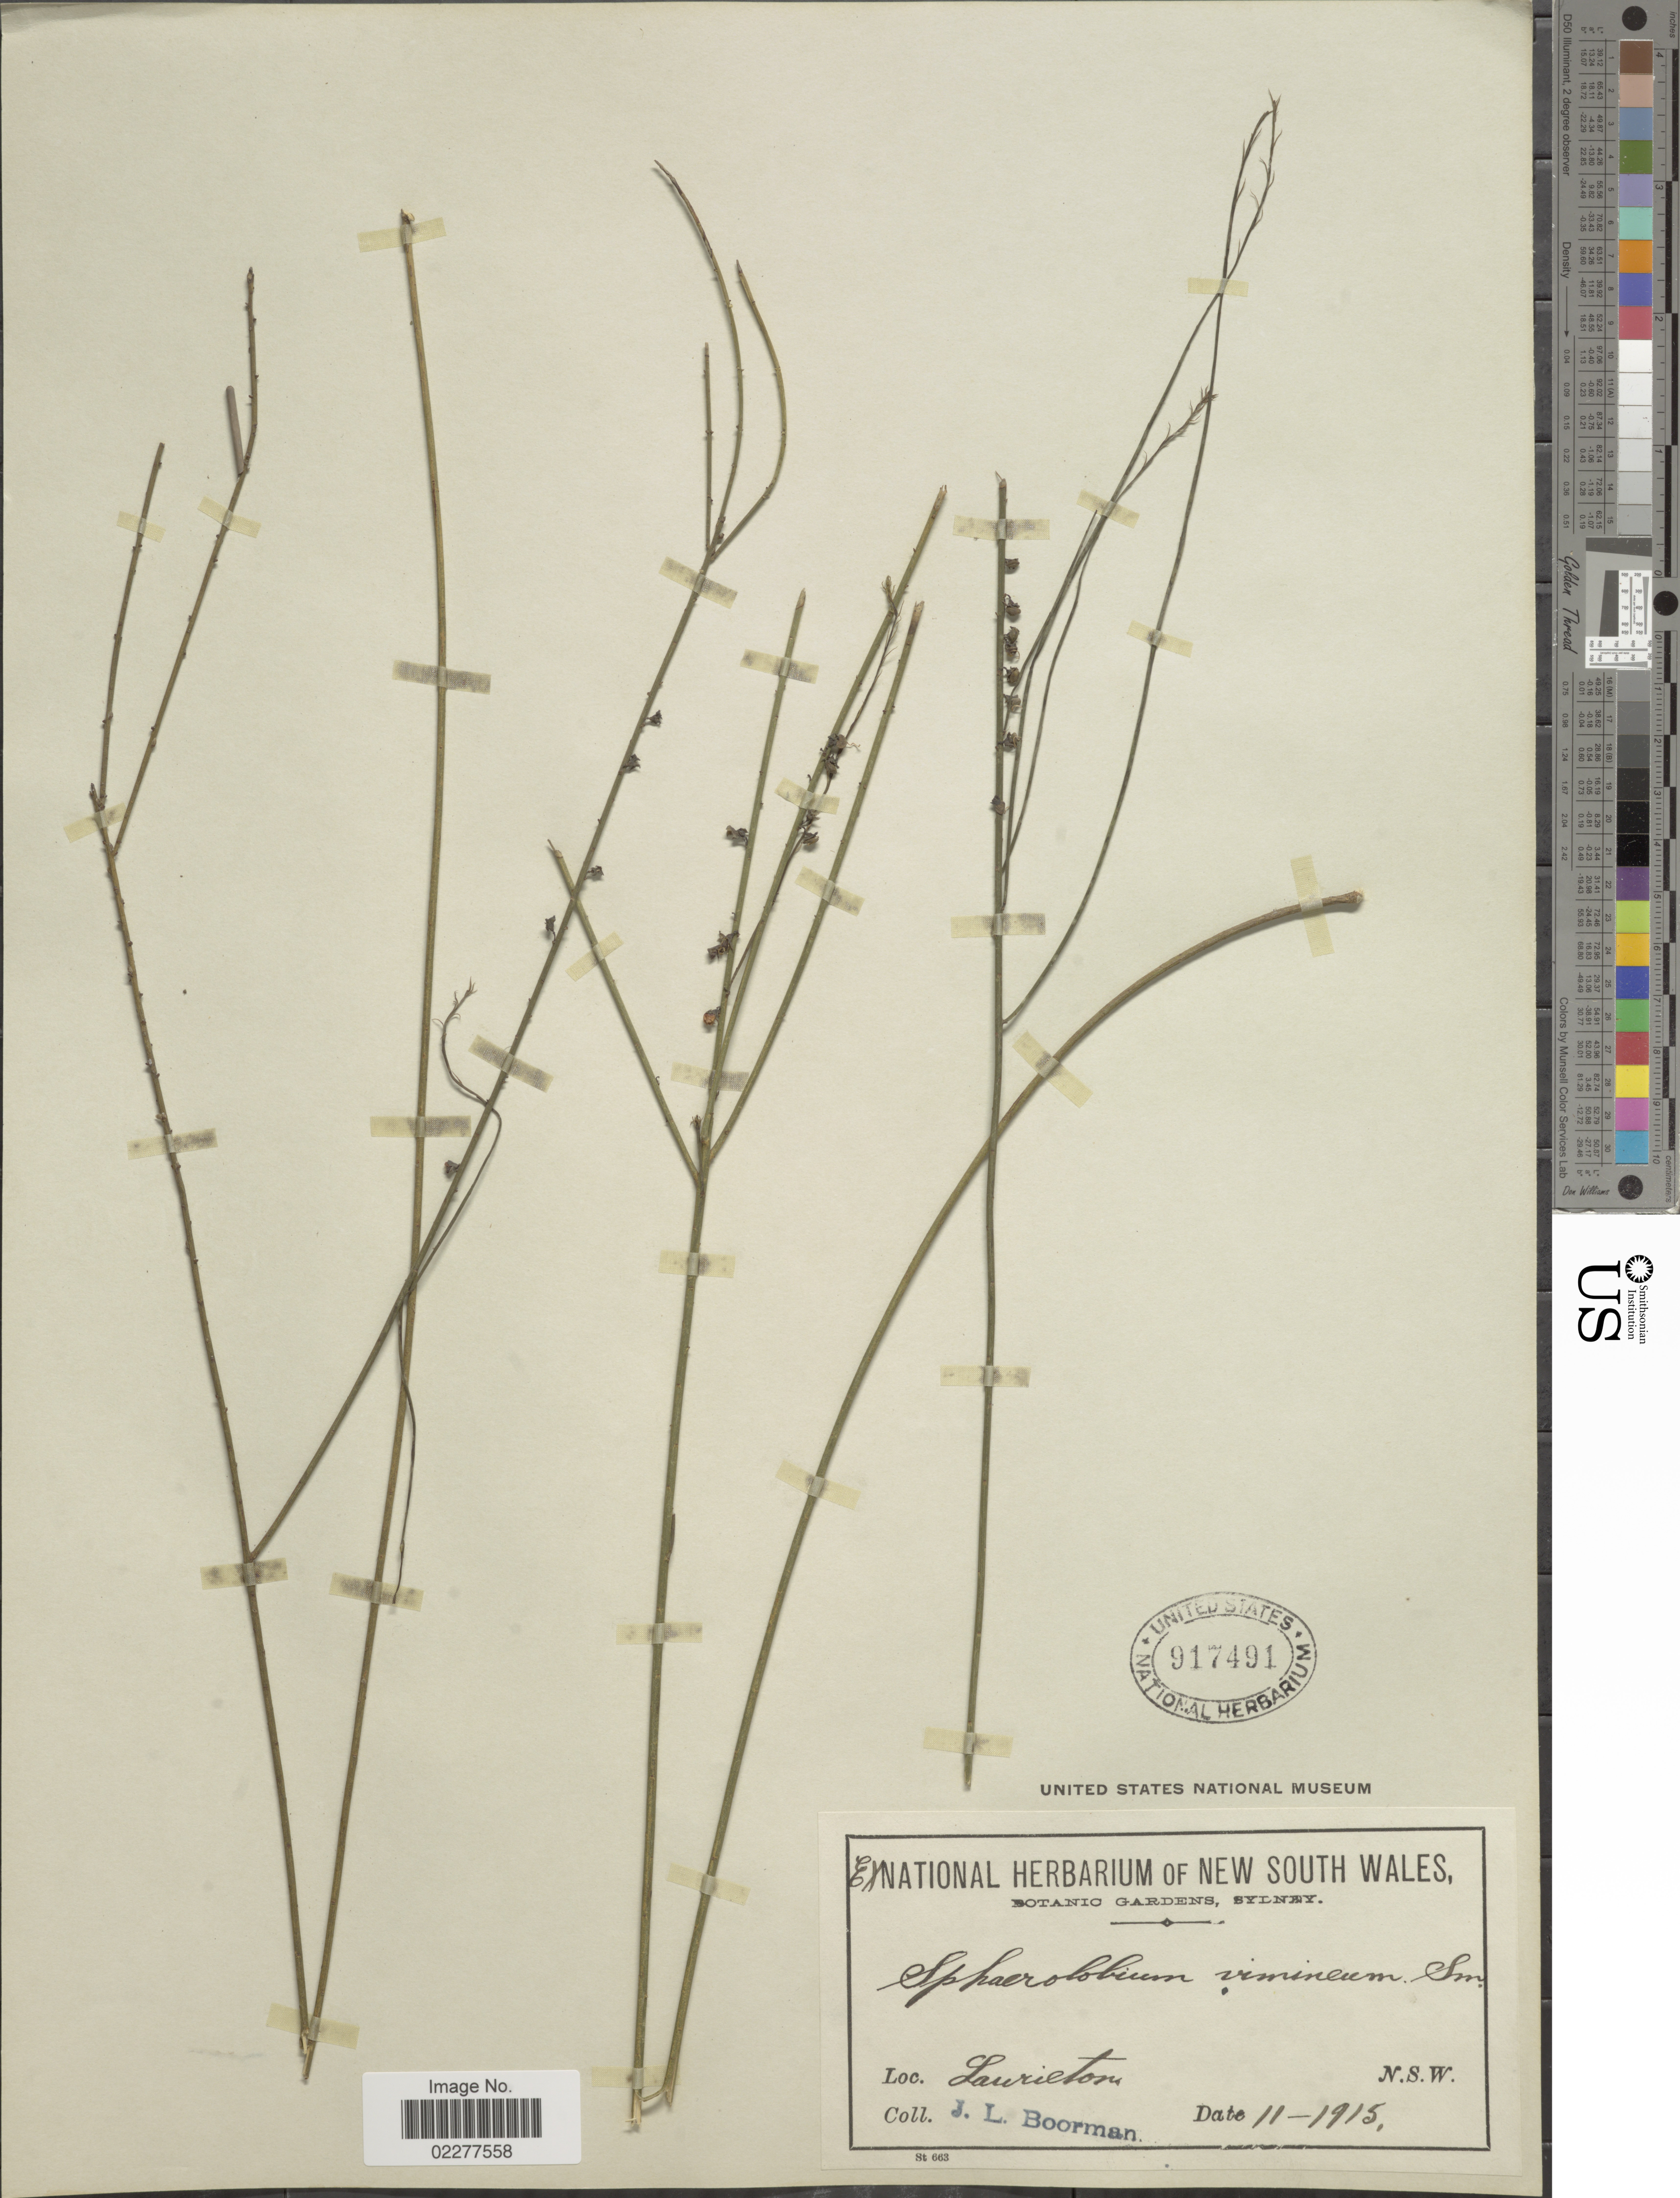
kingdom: Plantae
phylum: Tracheophyta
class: Magnoliopsida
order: Fabales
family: Fabaceae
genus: Sphaerolobium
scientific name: Sphaerolobium vimineum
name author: Sm.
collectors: J. Boorman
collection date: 1915-11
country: Australia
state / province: New South Wales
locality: Lauricton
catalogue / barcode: US 917491